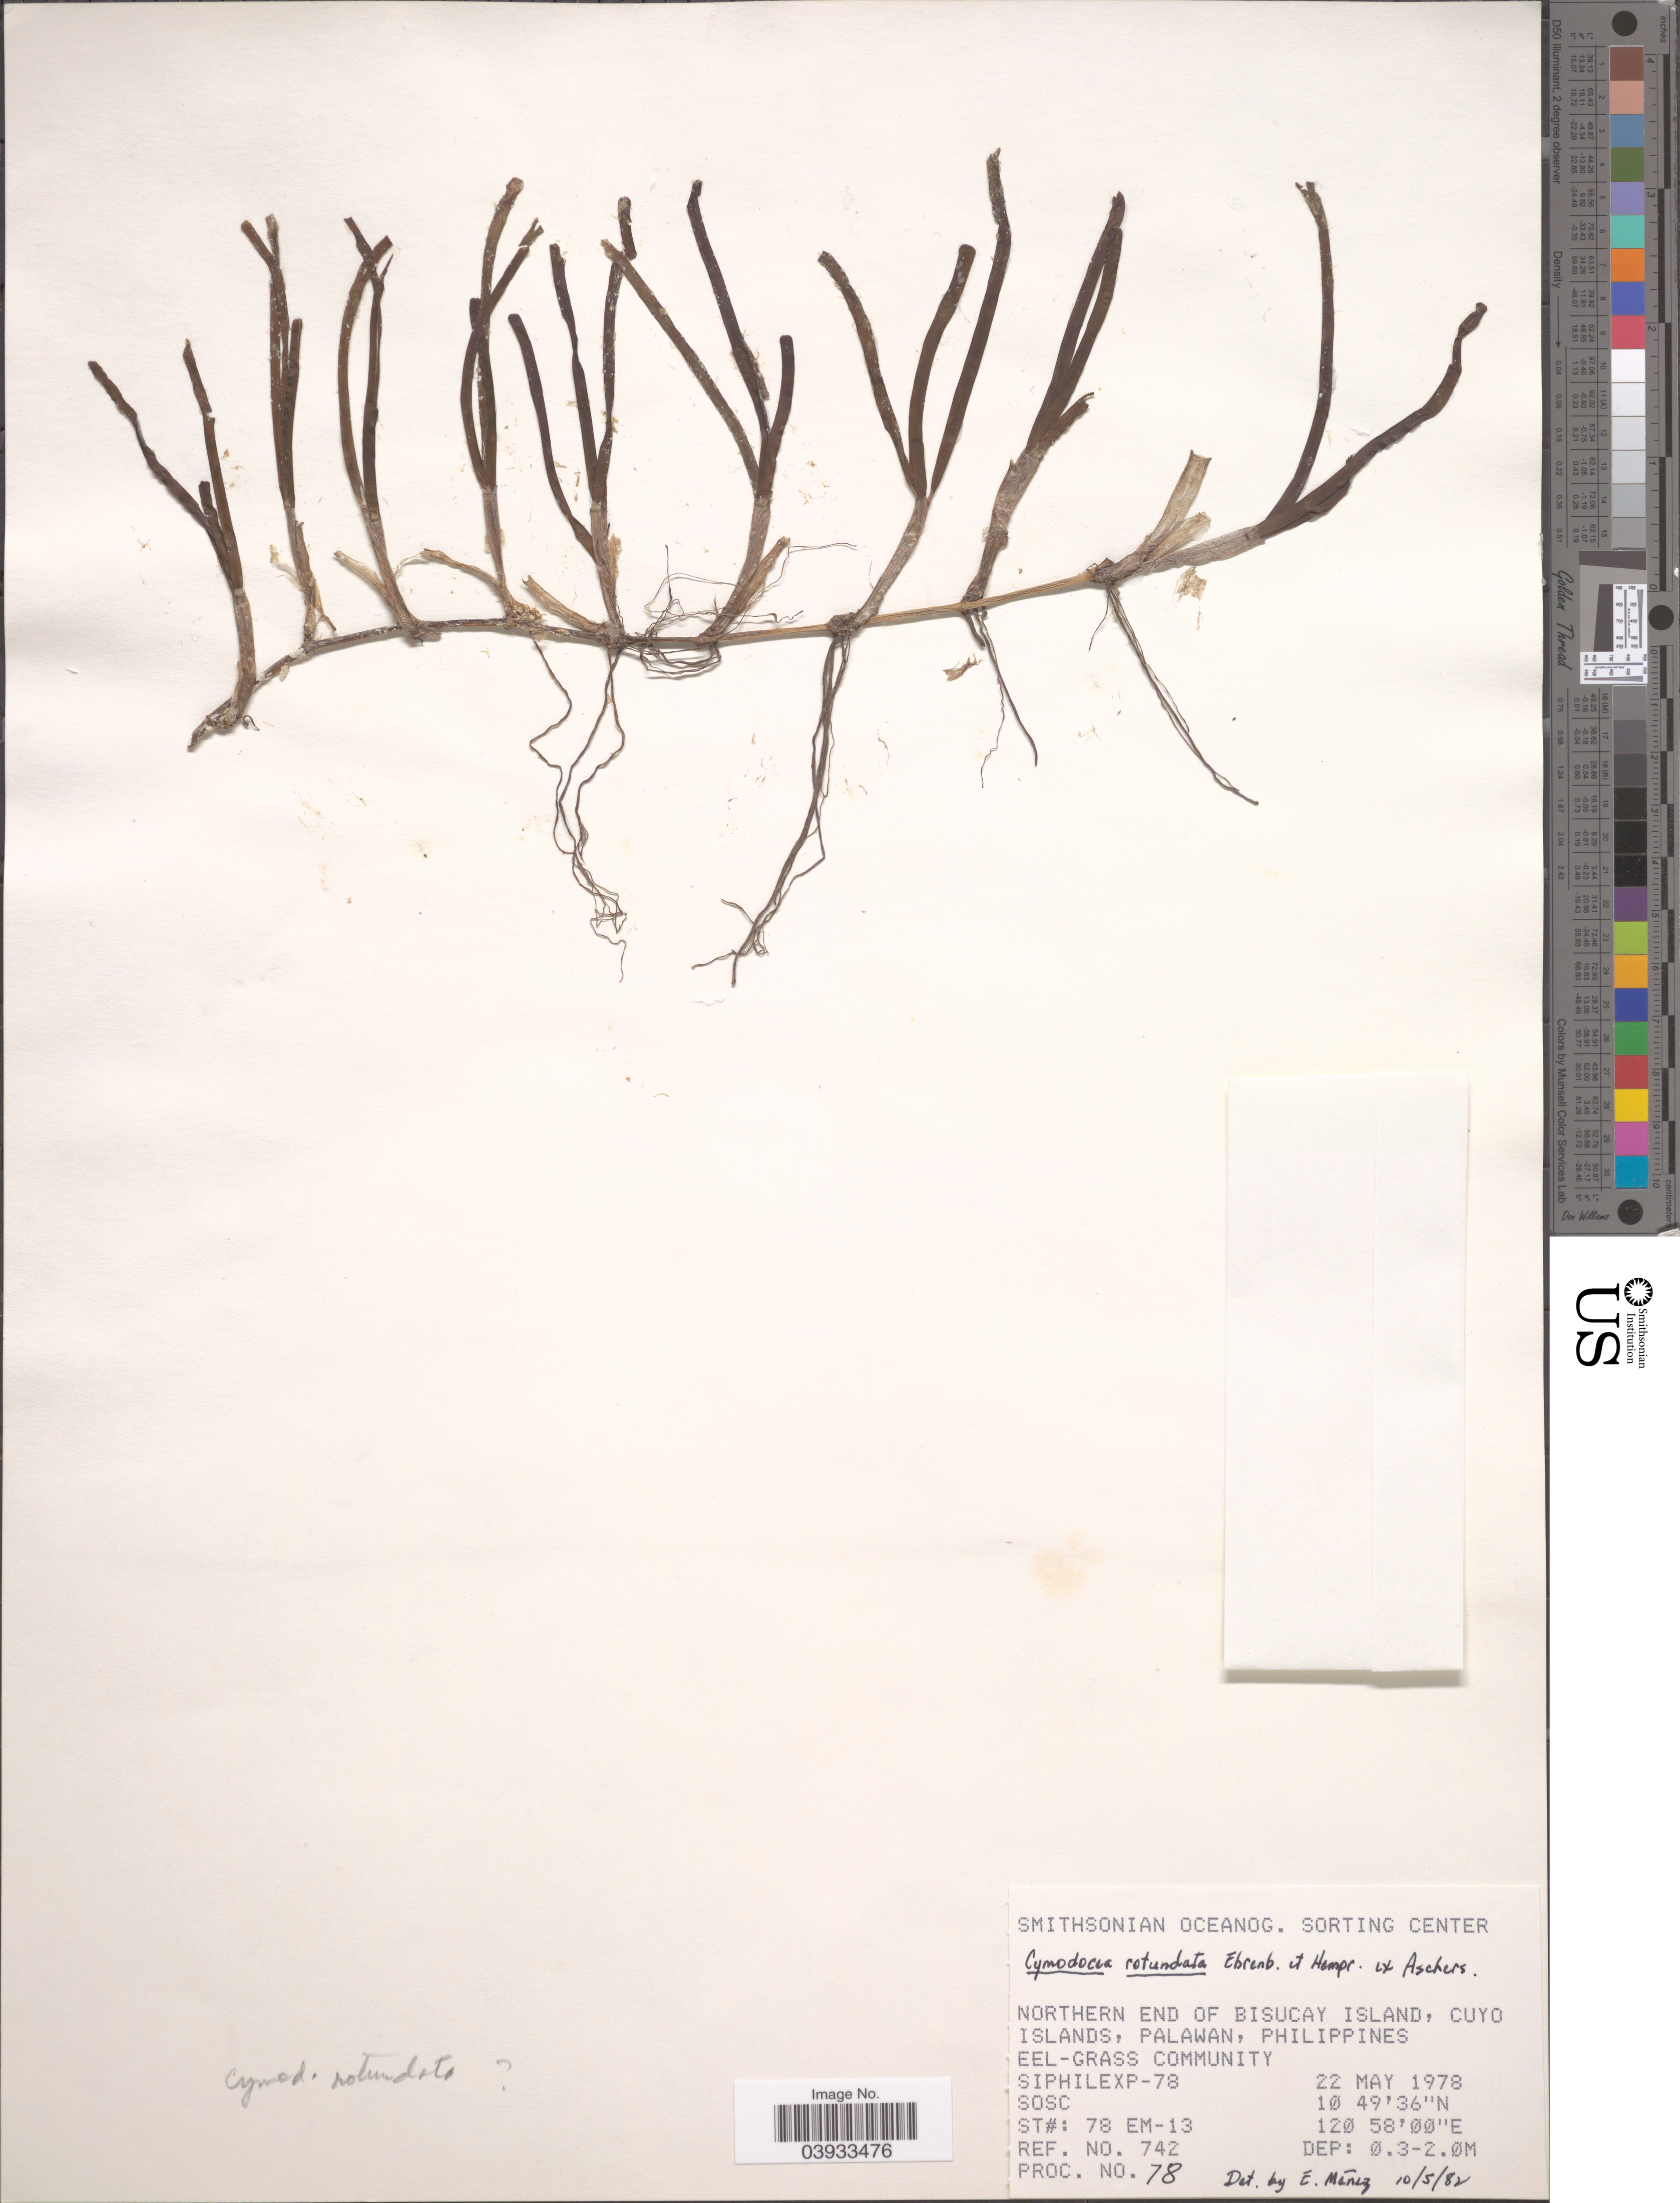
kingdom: Plantae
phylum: Tracheophyta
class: Liliopsida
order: Alismatales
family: Cymodoceaceae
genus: Cymodocea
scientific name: Cymodocea rotundata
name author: Asch. & Schweinf.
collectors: SOSC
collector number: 78/742?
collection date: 1978-05-22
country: Philippines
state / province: Mimaropa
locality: Northern End of Bisucay Island, Cuyo Islands, Palawan.